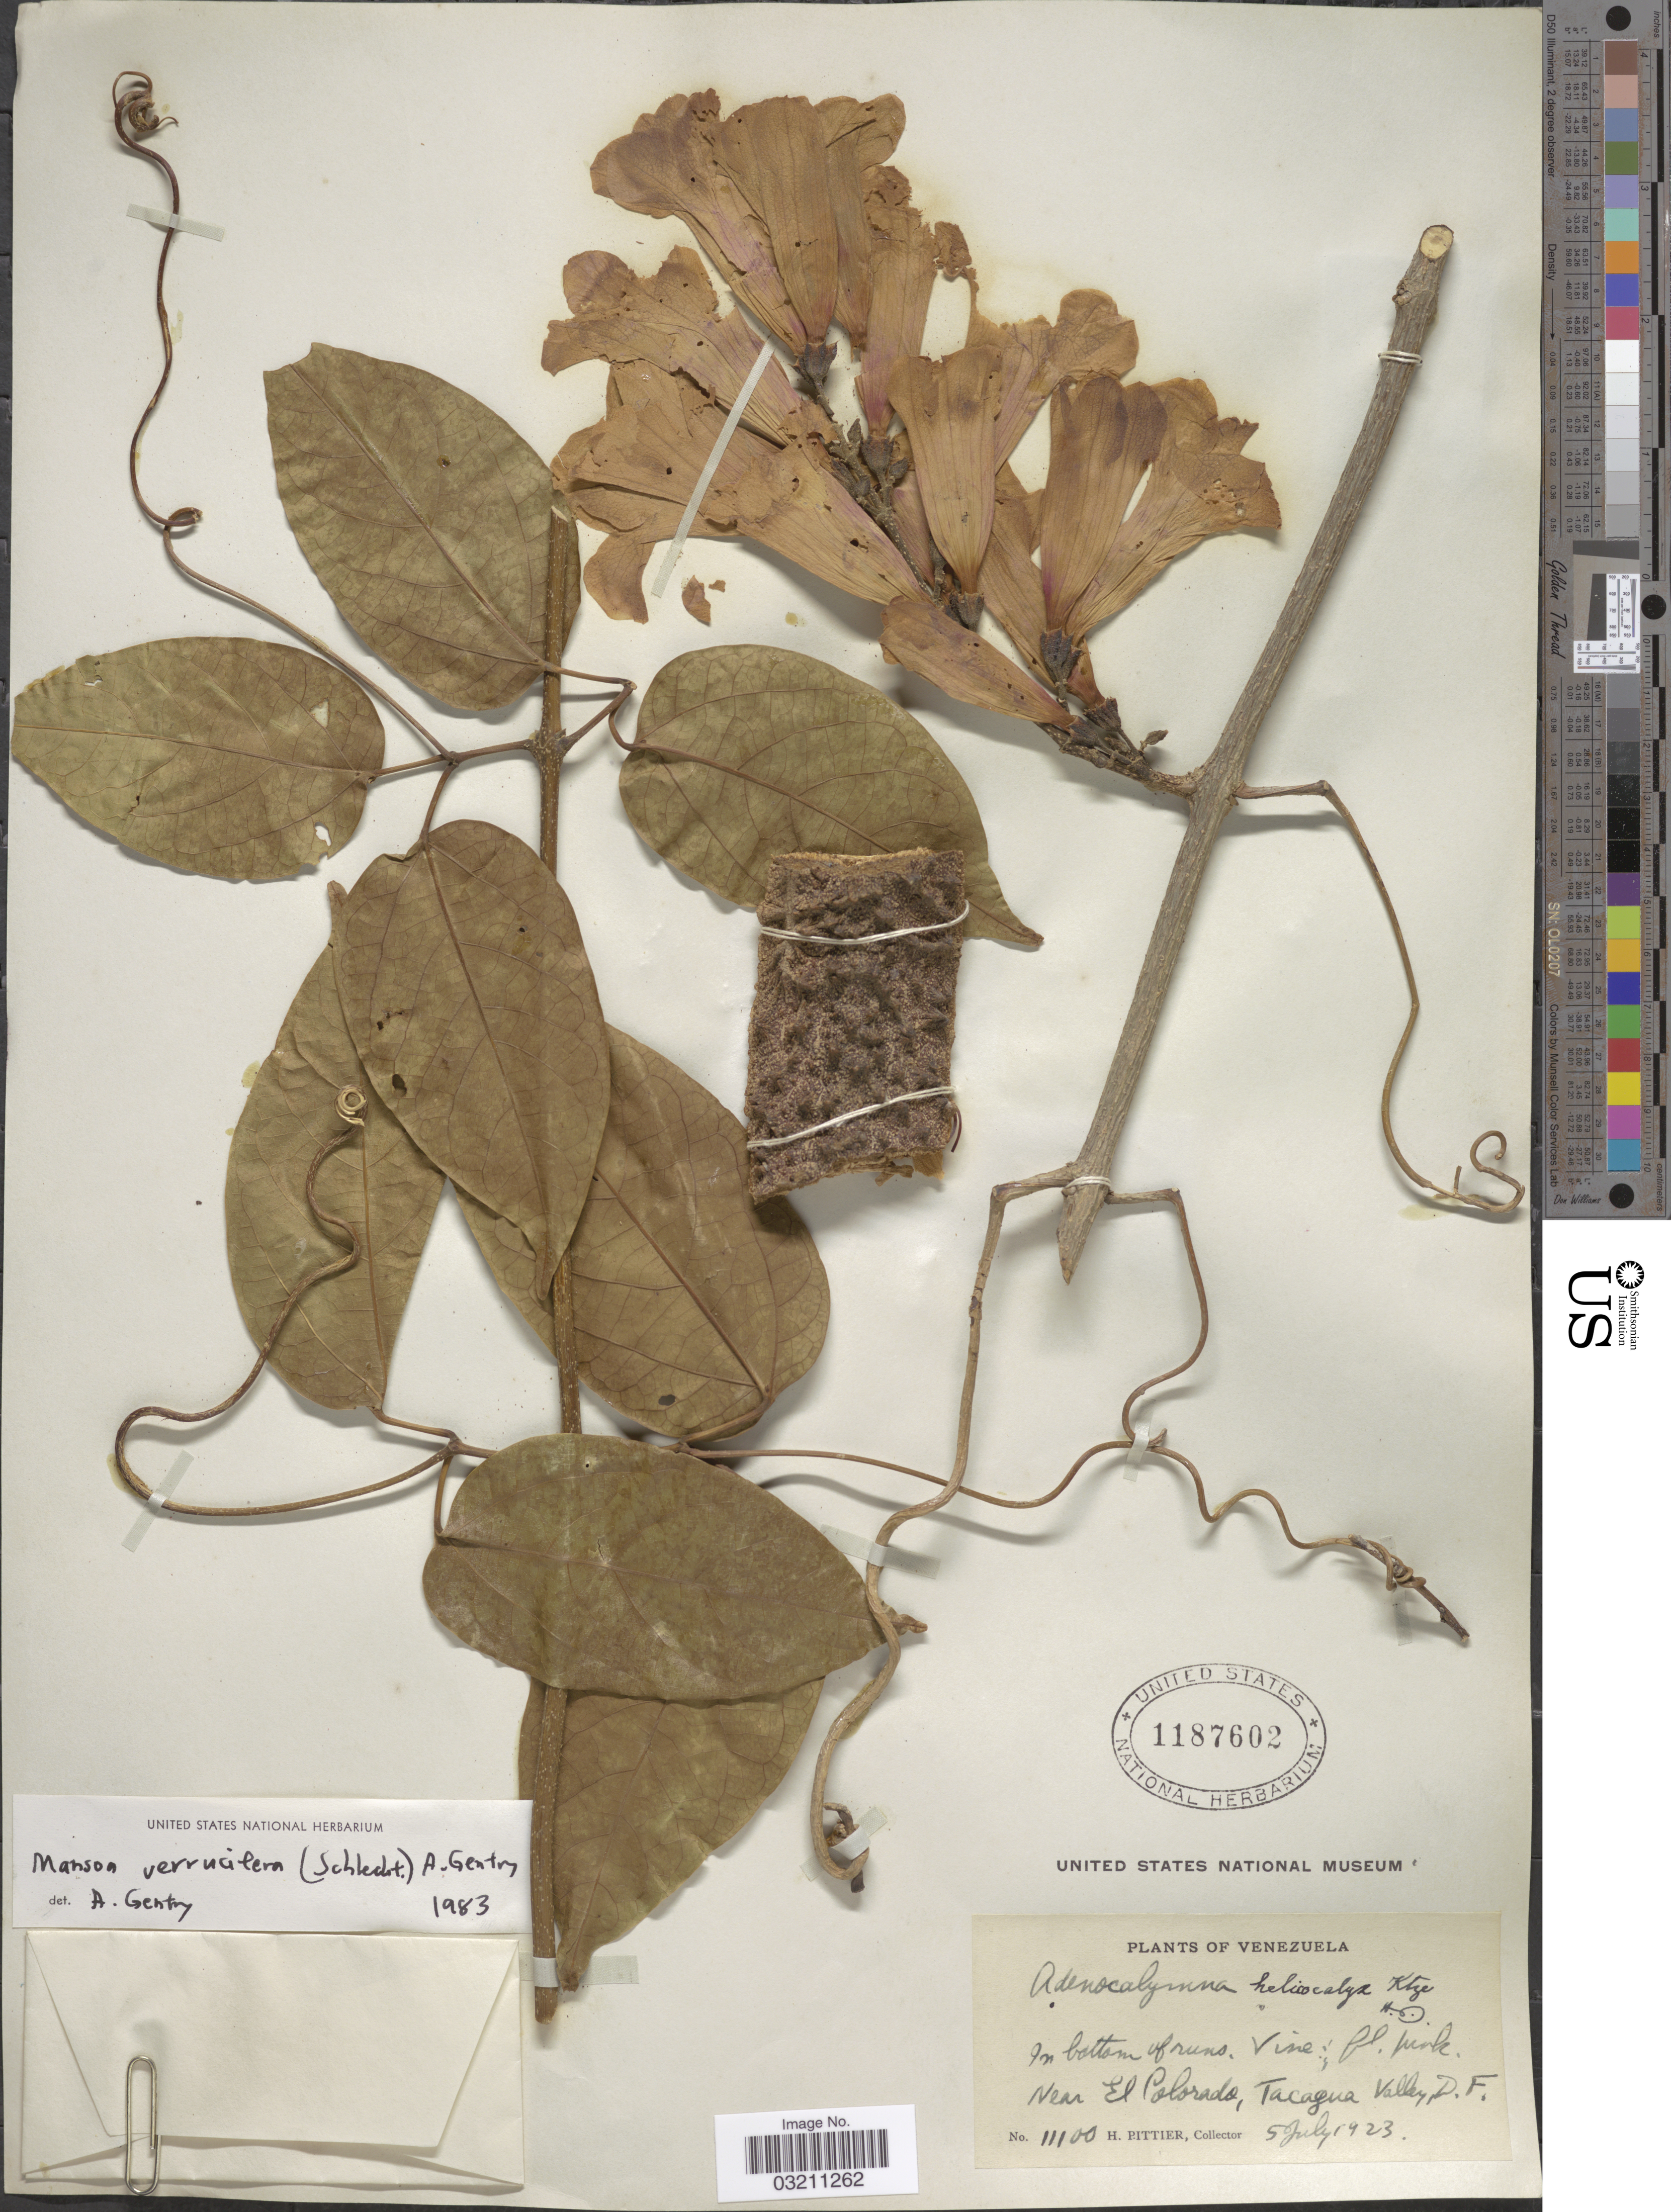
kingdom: Plantae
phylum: Tracheophyta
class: Magnoliopsida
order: Lamiales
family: Bignoniaceae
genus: Mansoa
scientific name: Mansoa verrucifera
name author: (Schltdl.) A.H. Gentry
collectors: H. F. Pittier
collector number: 11100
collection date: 1923-07-05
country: Venezuela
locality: Near El Polorado, Tacagua Valley, D.F.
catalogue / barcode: US 1187602